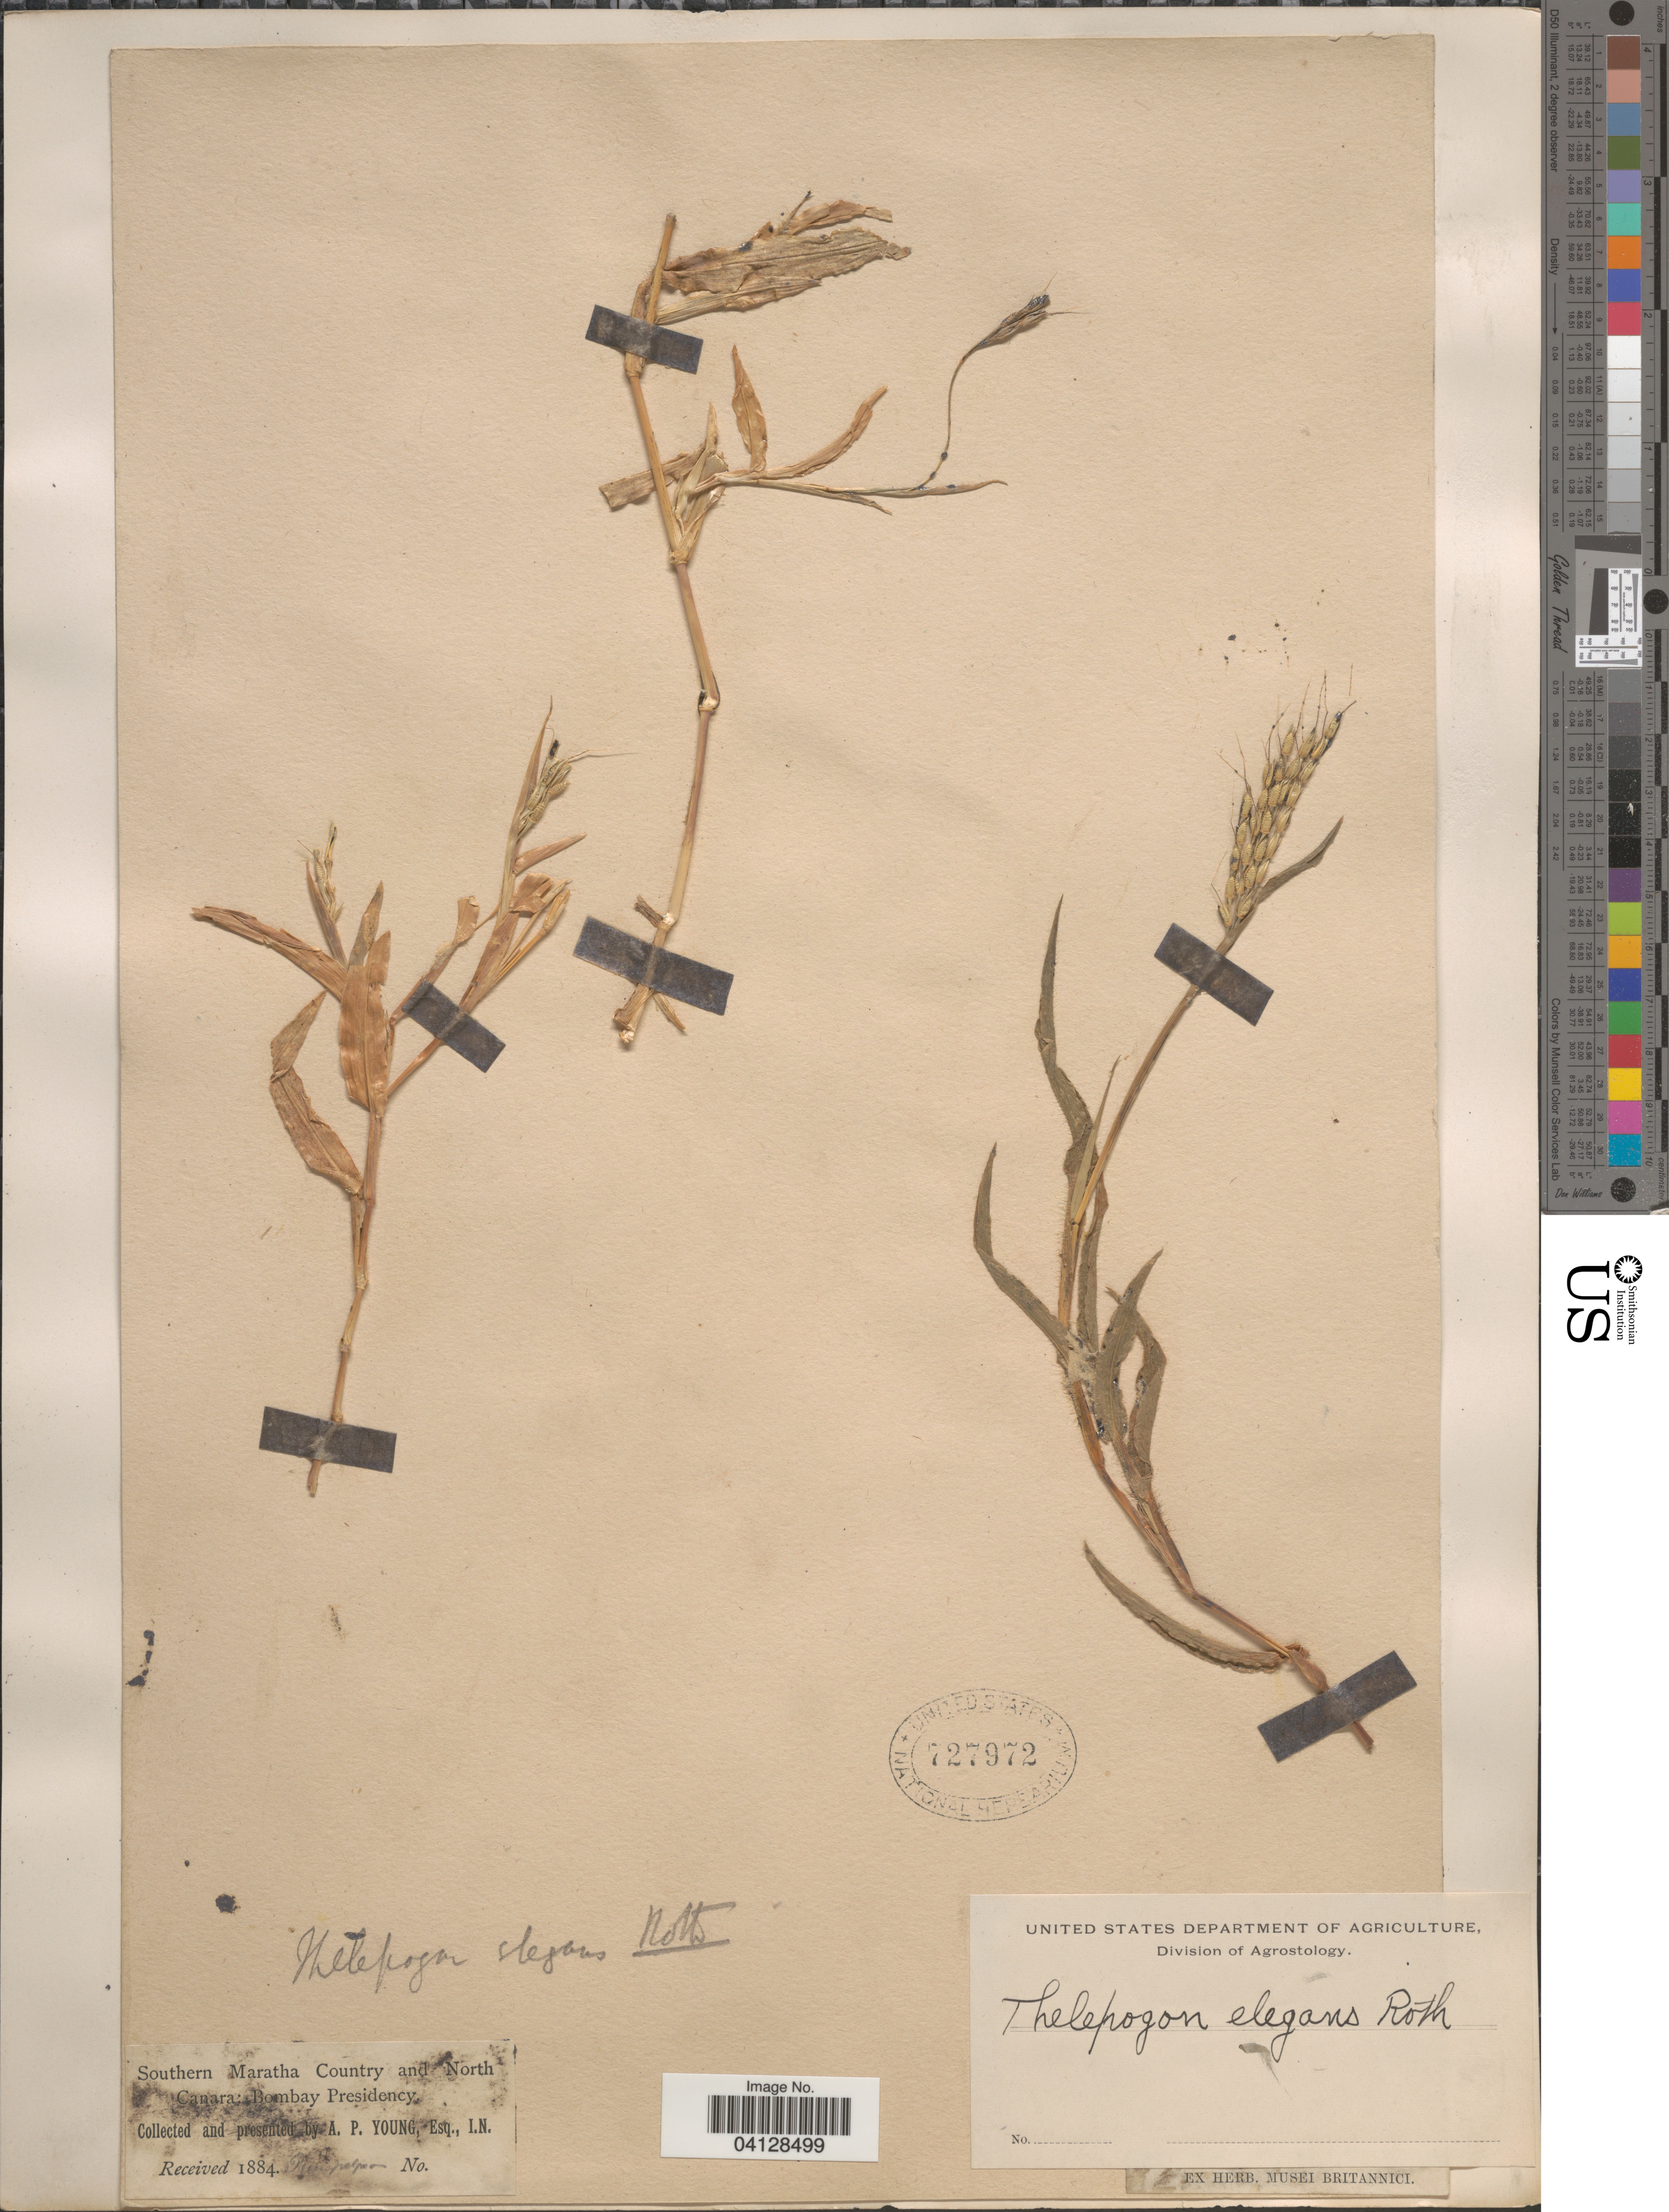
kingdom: Plantae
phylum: Tracheophyta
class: Liliopsida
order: Poales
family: Poaceae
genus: Thelepogon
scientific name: Thelepogon elegans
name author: Roth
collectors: A. Young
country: India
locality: Southern Maratha Country and North Canara: Bombay Presidency.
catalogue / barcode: US 727972